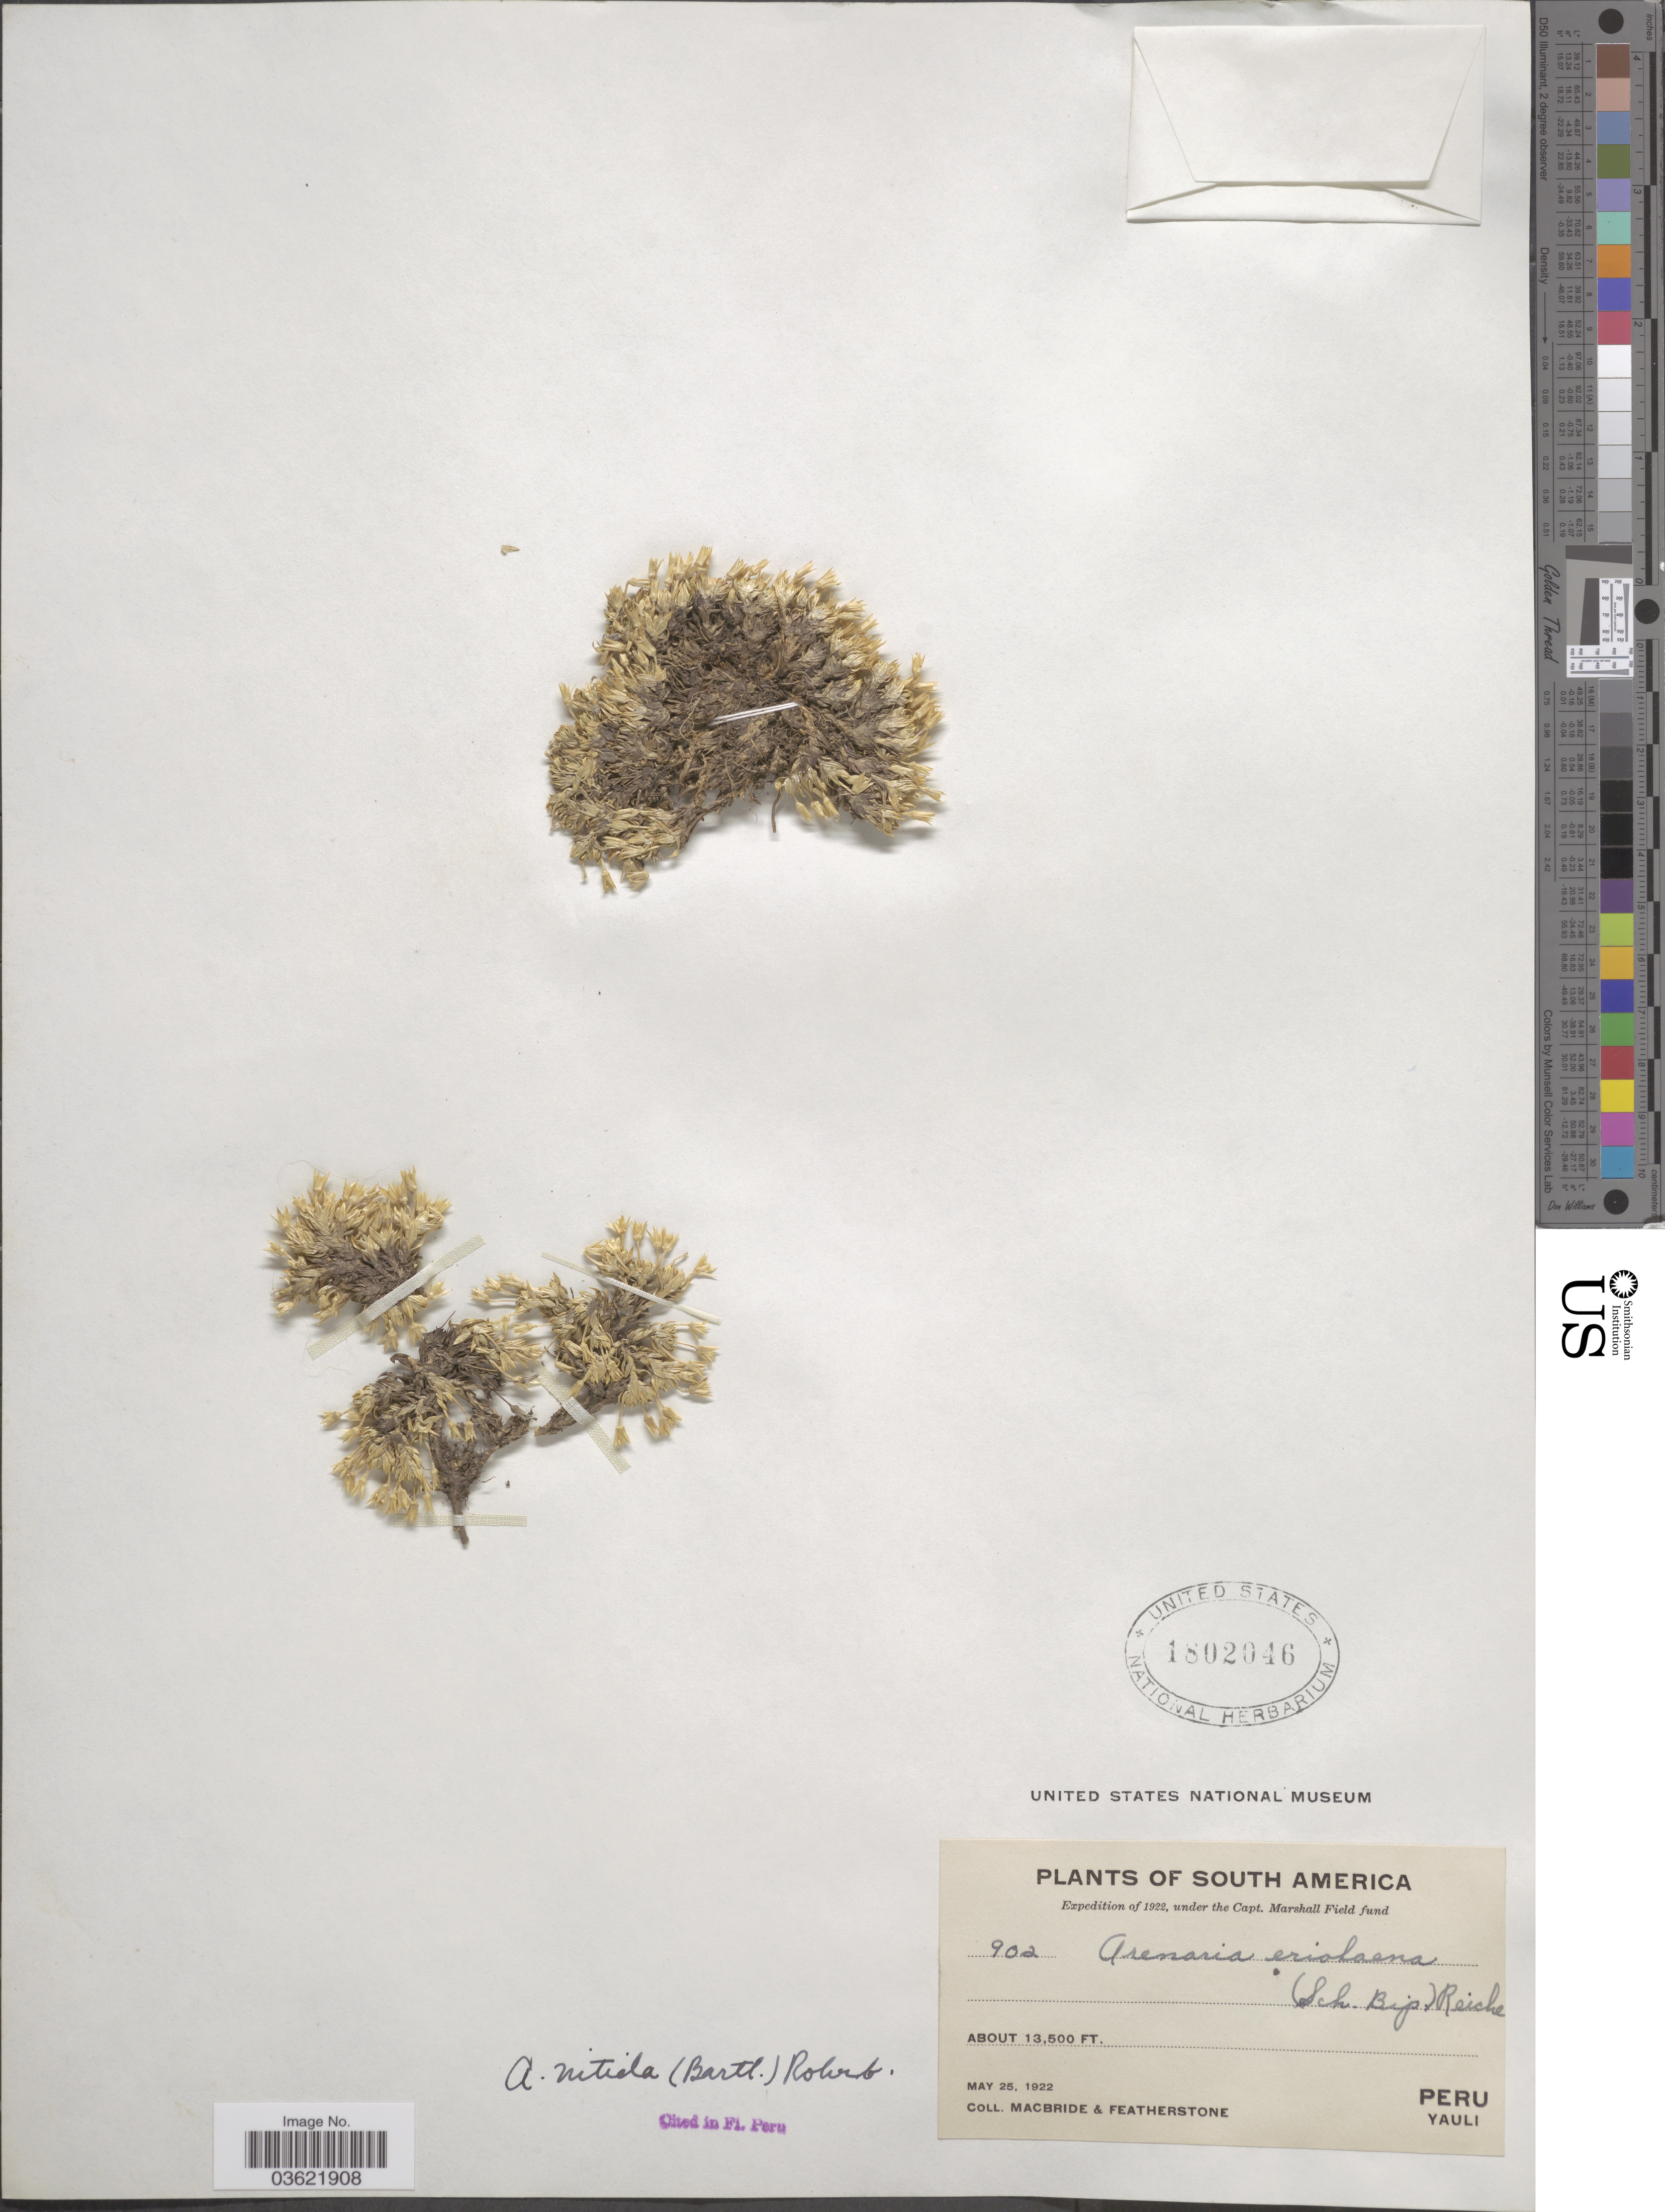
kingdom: Plantae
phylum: Tracheophyta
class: Magnoliopsida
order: Caryophyllales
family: Caryophyllaceae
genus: Arenaria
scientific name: Arenaria alpamarcae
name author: A. Gray in Wilkes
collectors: Macbride, -- & -. Featherstone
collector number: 902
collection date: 1922-05-25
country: Peru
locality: Yauli.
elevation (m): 4115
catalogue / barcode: US 1802046